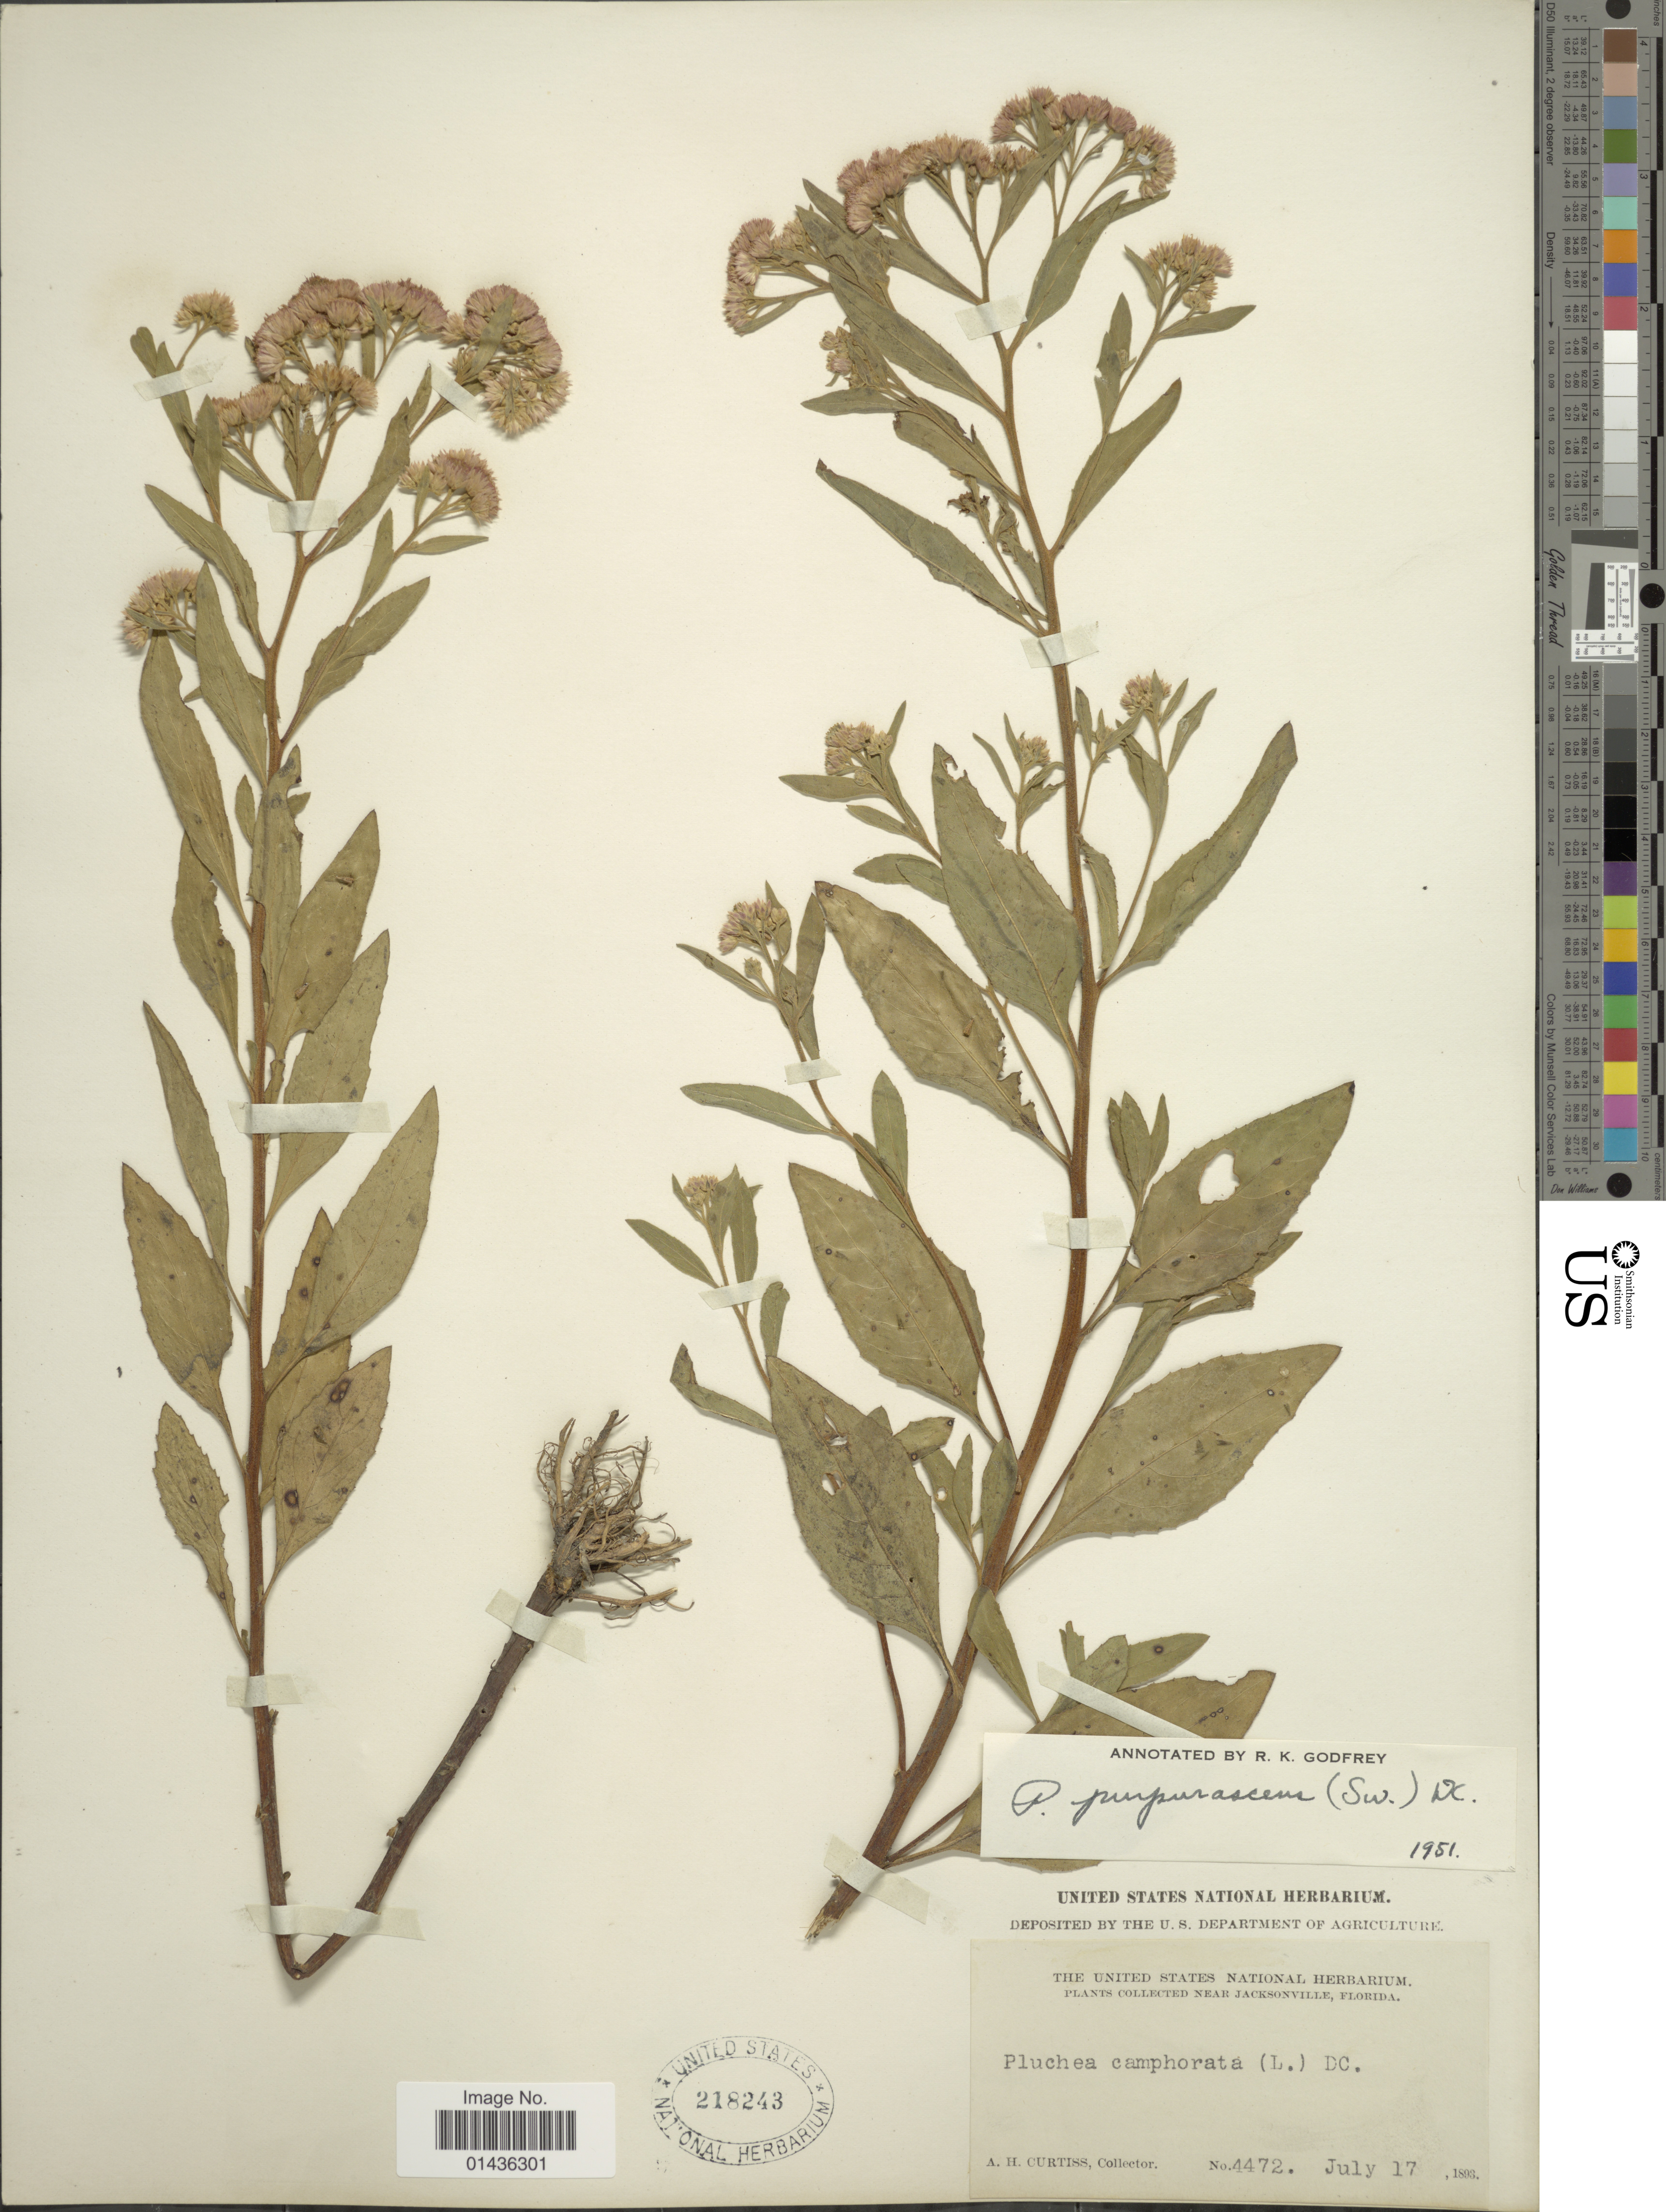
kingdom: Plantae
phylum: Tracheophyta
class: Magnoliopsida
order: Asterales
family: Asteraceae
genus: Pluchea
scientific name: Pluchea odorata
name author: (L.) Cass.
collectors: A. H. Curtiss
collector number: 4472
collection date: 1893-07-17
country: United States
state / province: Florida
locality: Near Jacksonville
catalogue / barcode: US 218243